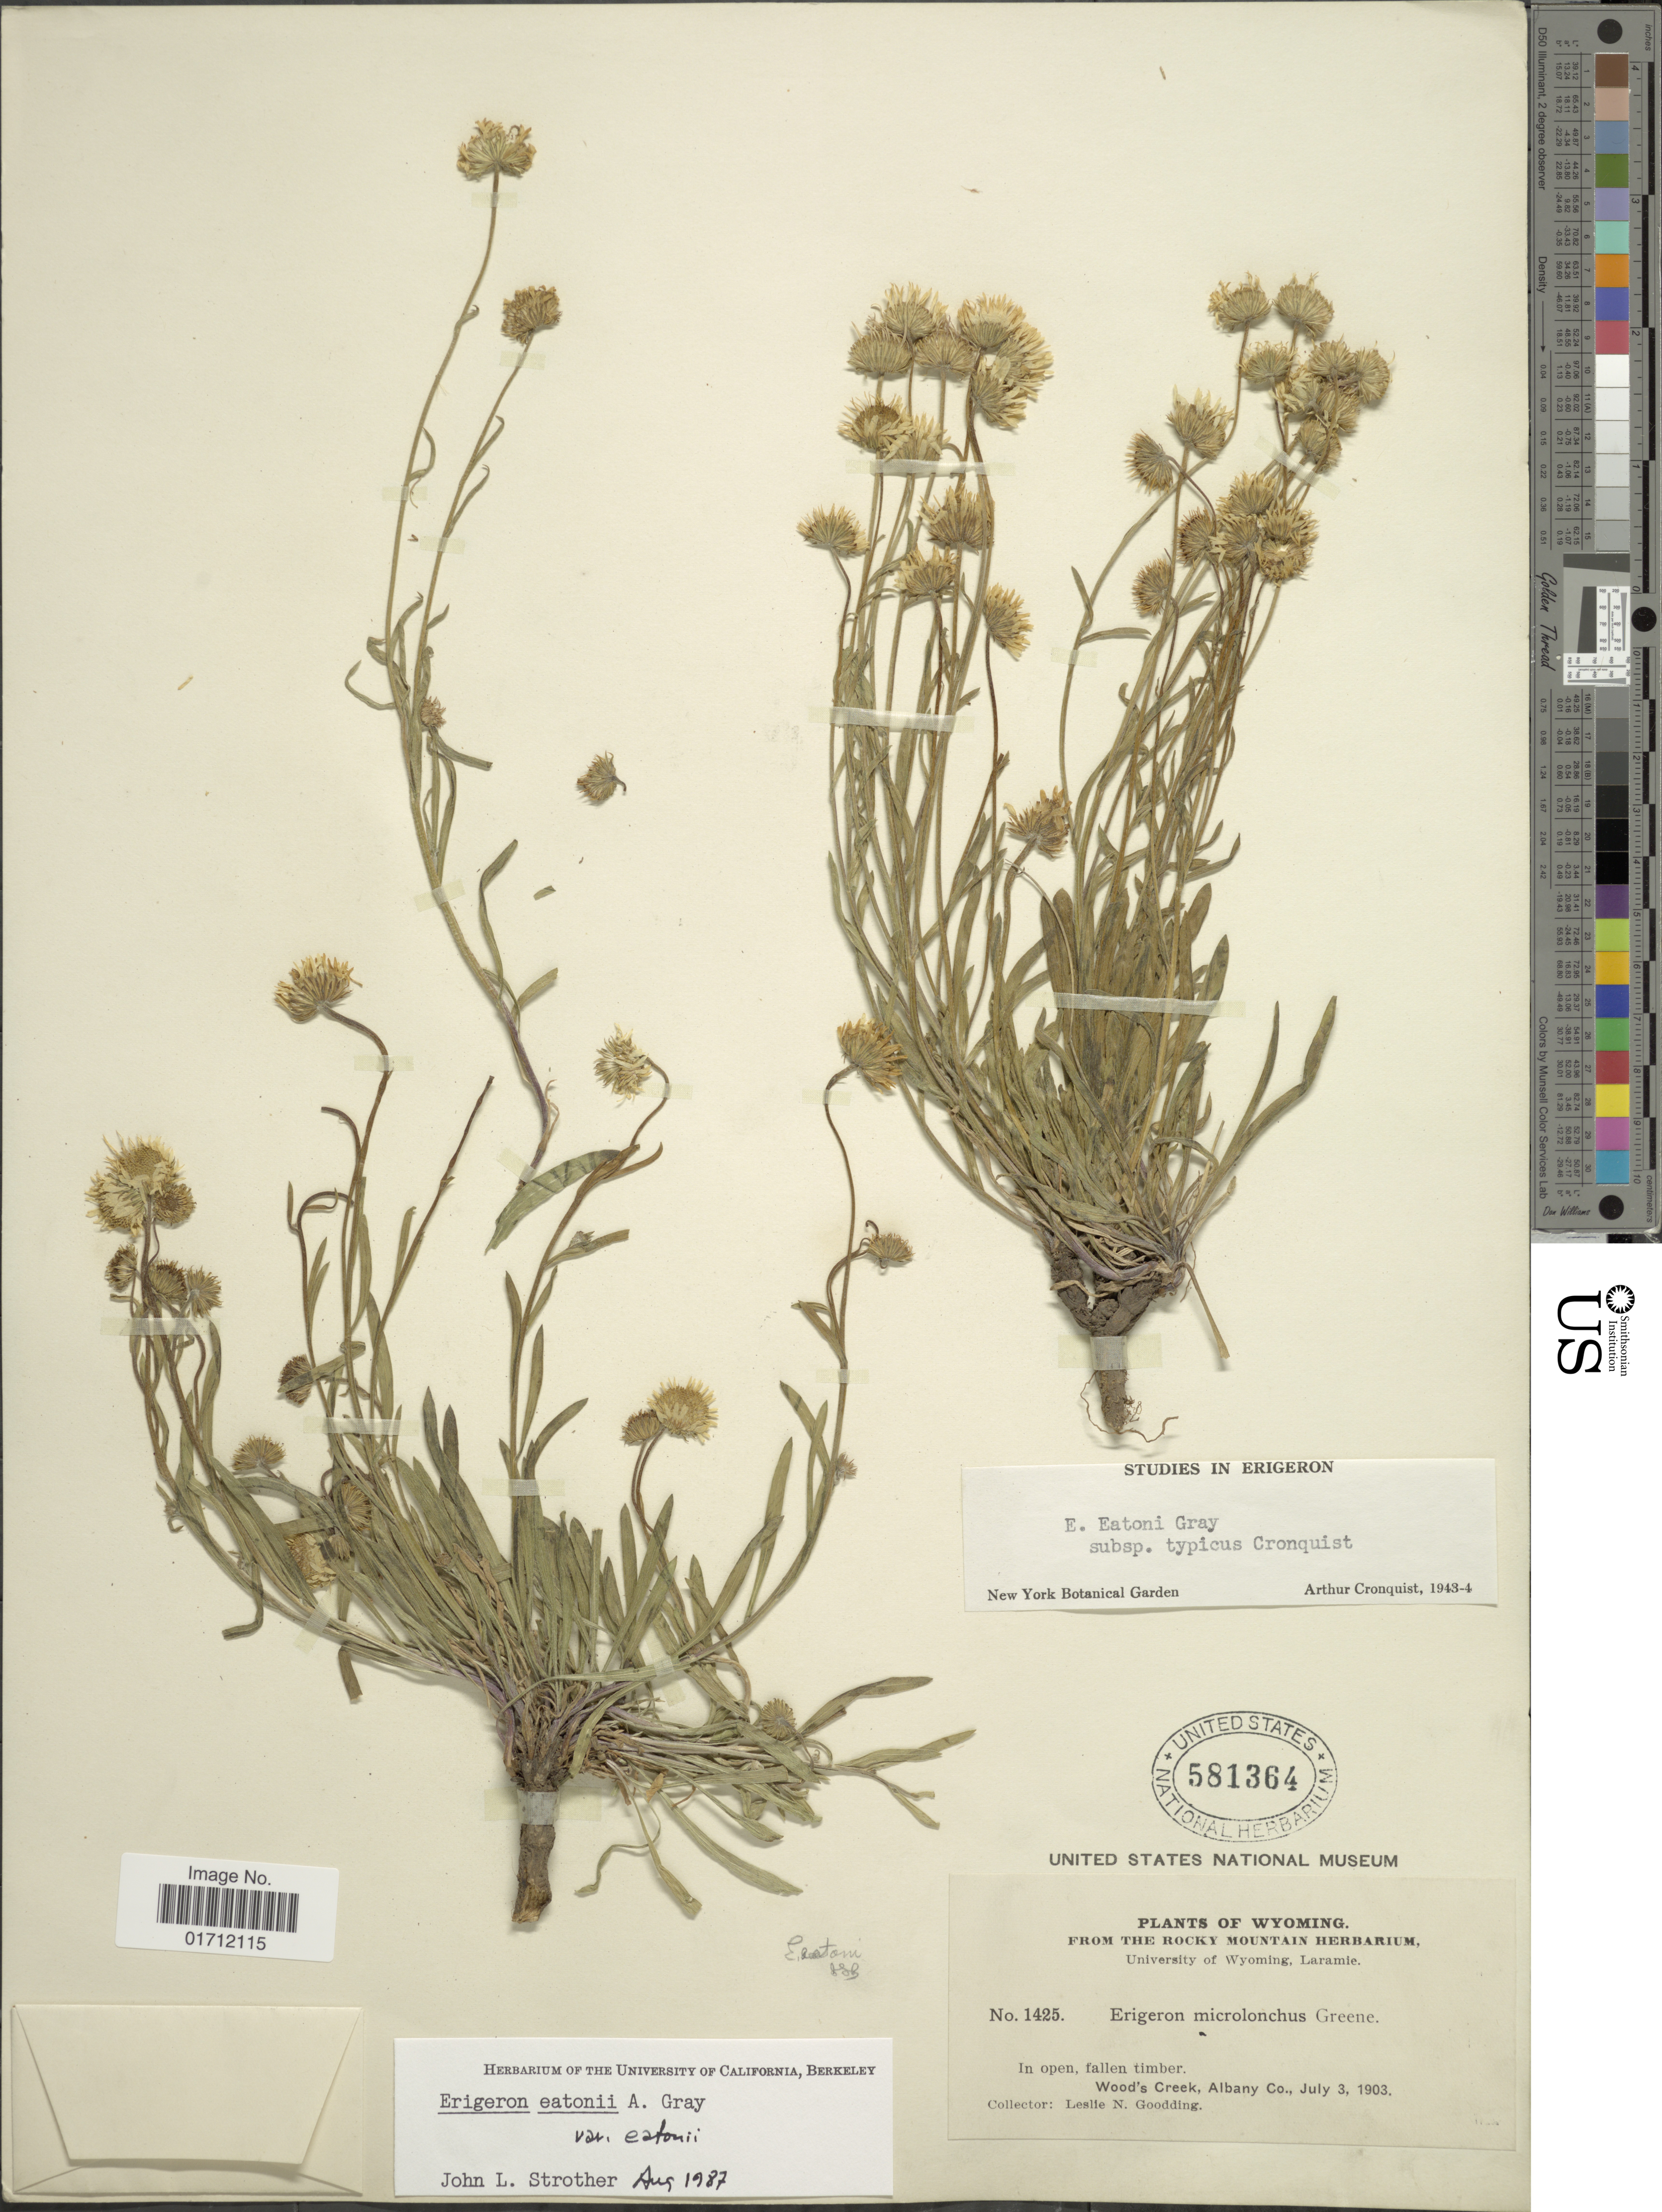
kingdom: Plantae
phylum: Tracheophyta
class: Magnoliopsida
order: Asterales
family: Asteraceae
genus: Erigeron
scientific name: Erigeron eatonii var. eatonii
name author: A. Gray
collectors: L. N. Goodding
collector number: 1425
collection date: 1903-07-03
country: United States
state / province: Wyoming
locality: Wood's Creek, Albany Co.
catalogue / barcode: US 581364